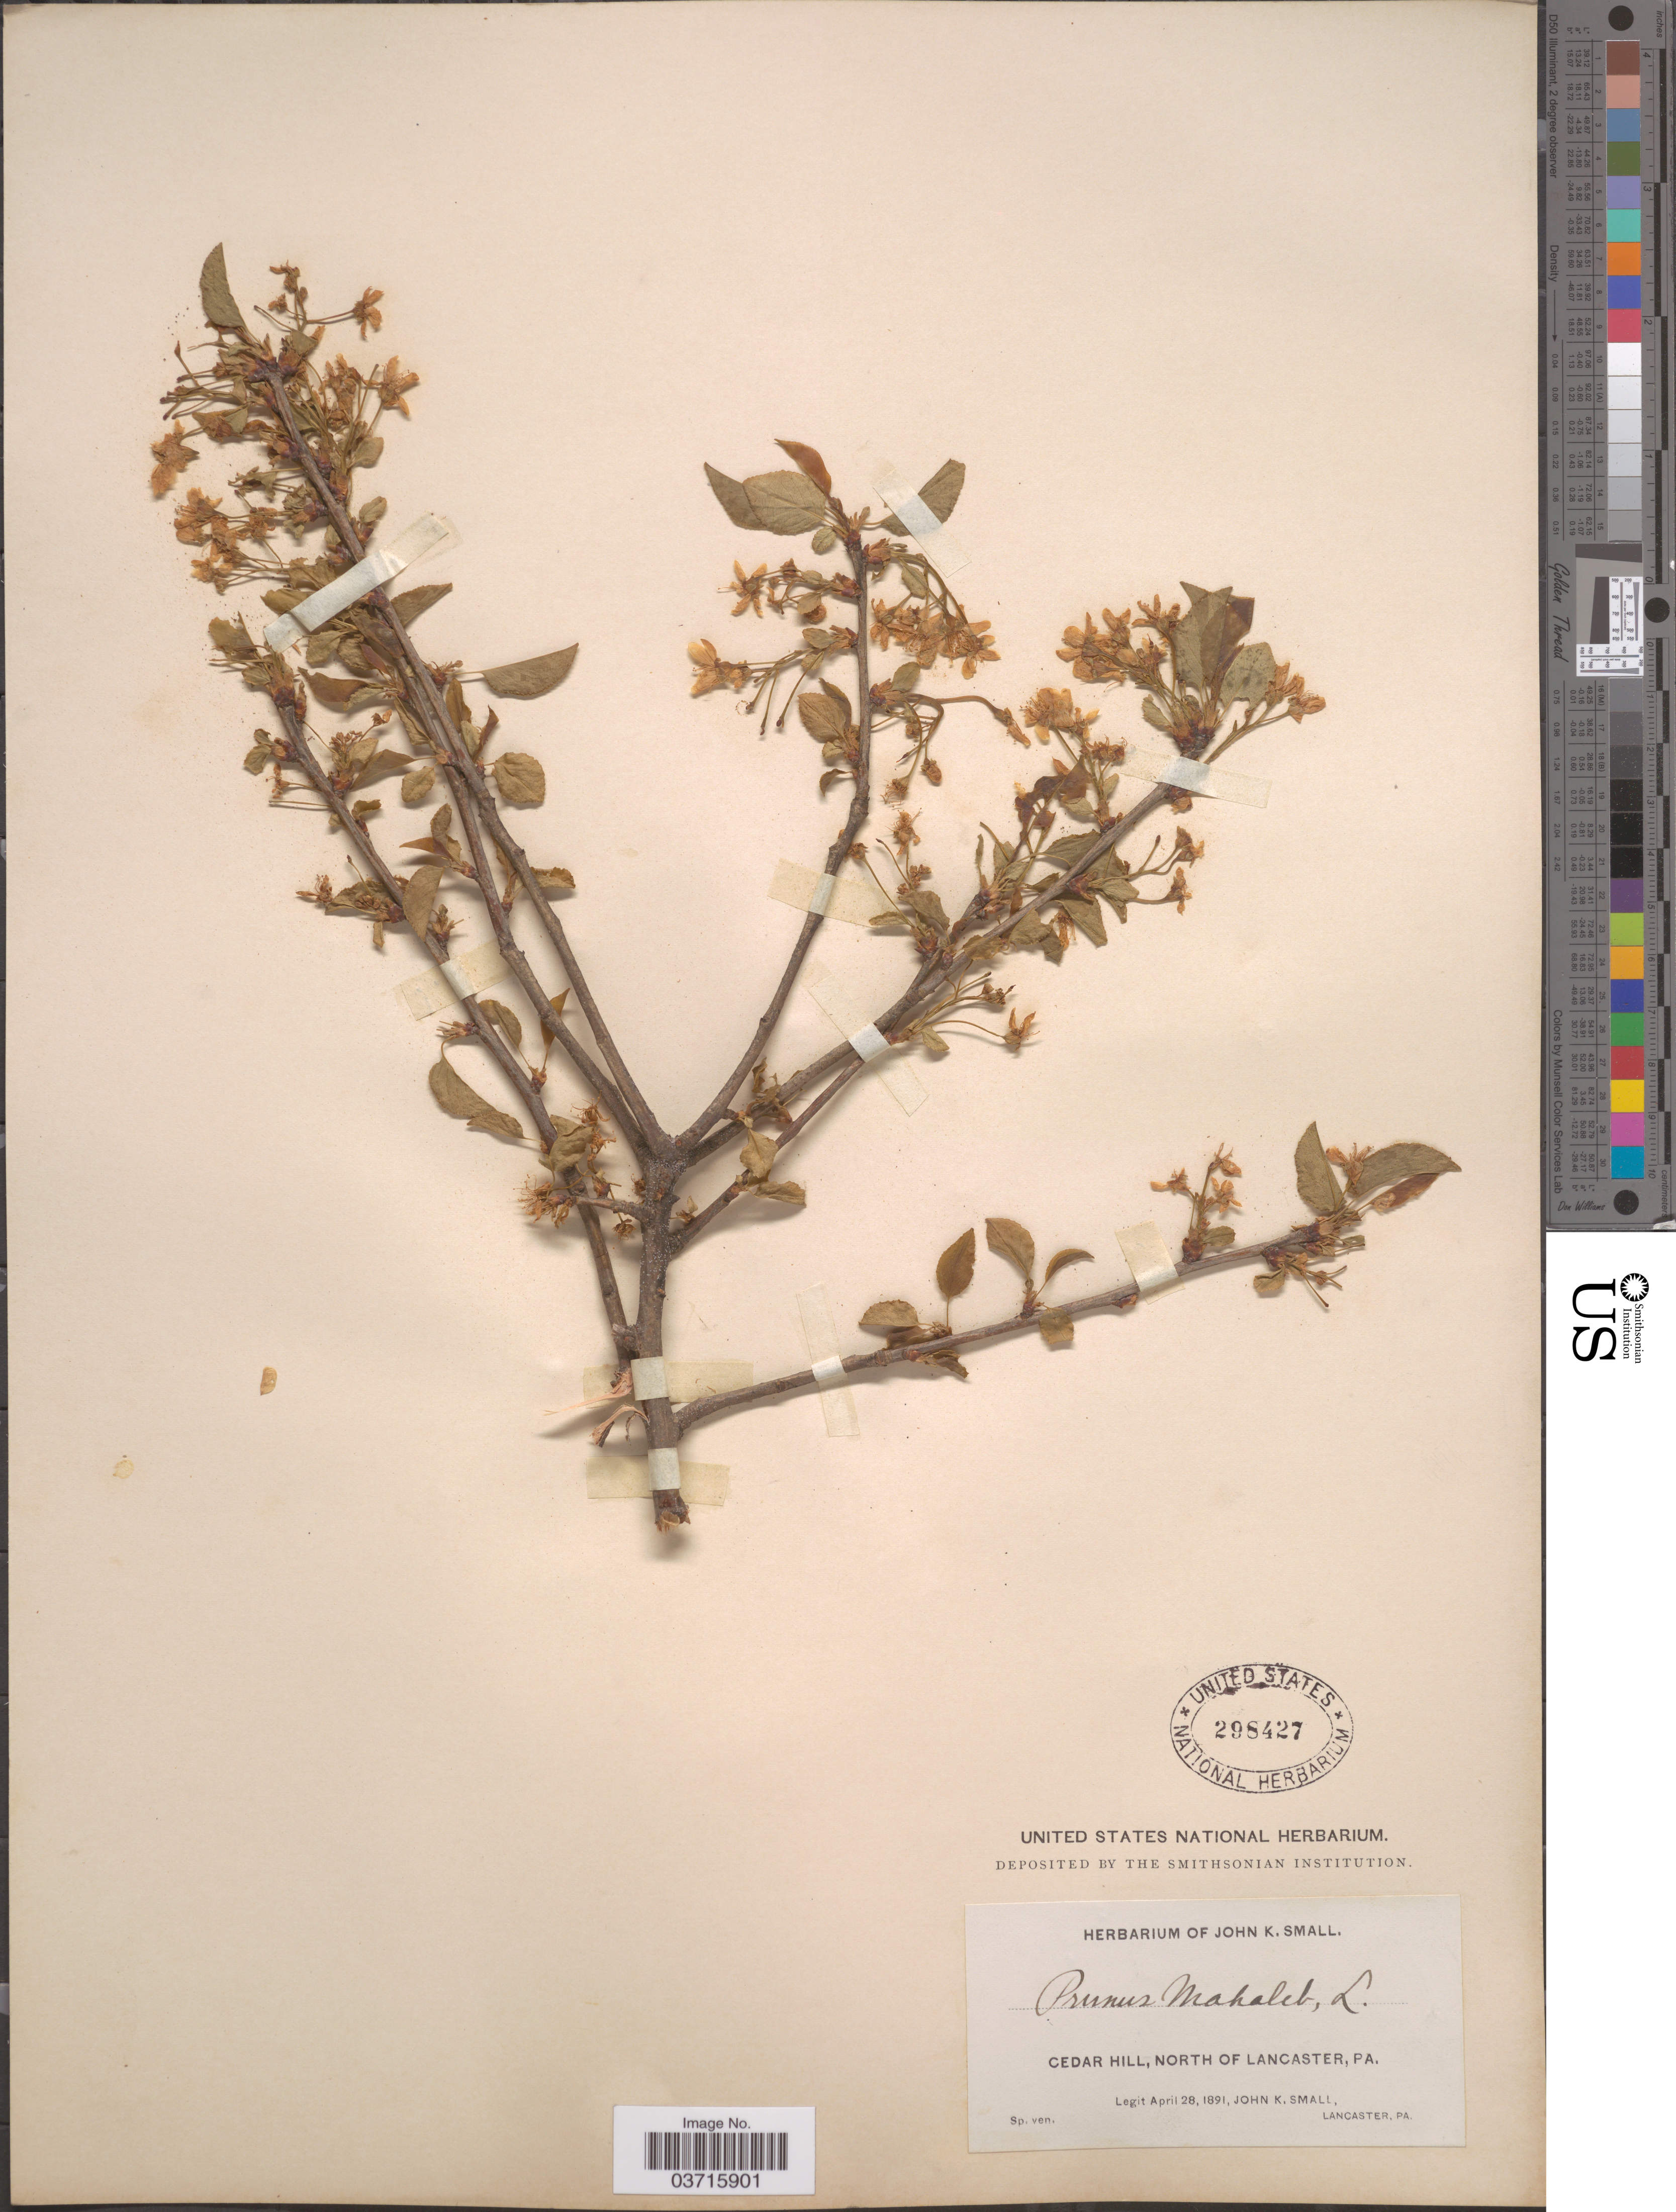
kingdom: Plantae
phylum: Tracheophyta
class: Magnoliopsida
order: Rosales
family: Rosaceae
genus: Prunus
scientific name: Prunus mahaleb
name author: L.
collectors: J. K. Small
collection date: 1891-04-28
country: United States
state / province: Pennsylvania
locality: Cedar Hill, North of Lancaster.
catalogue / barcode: US 298427